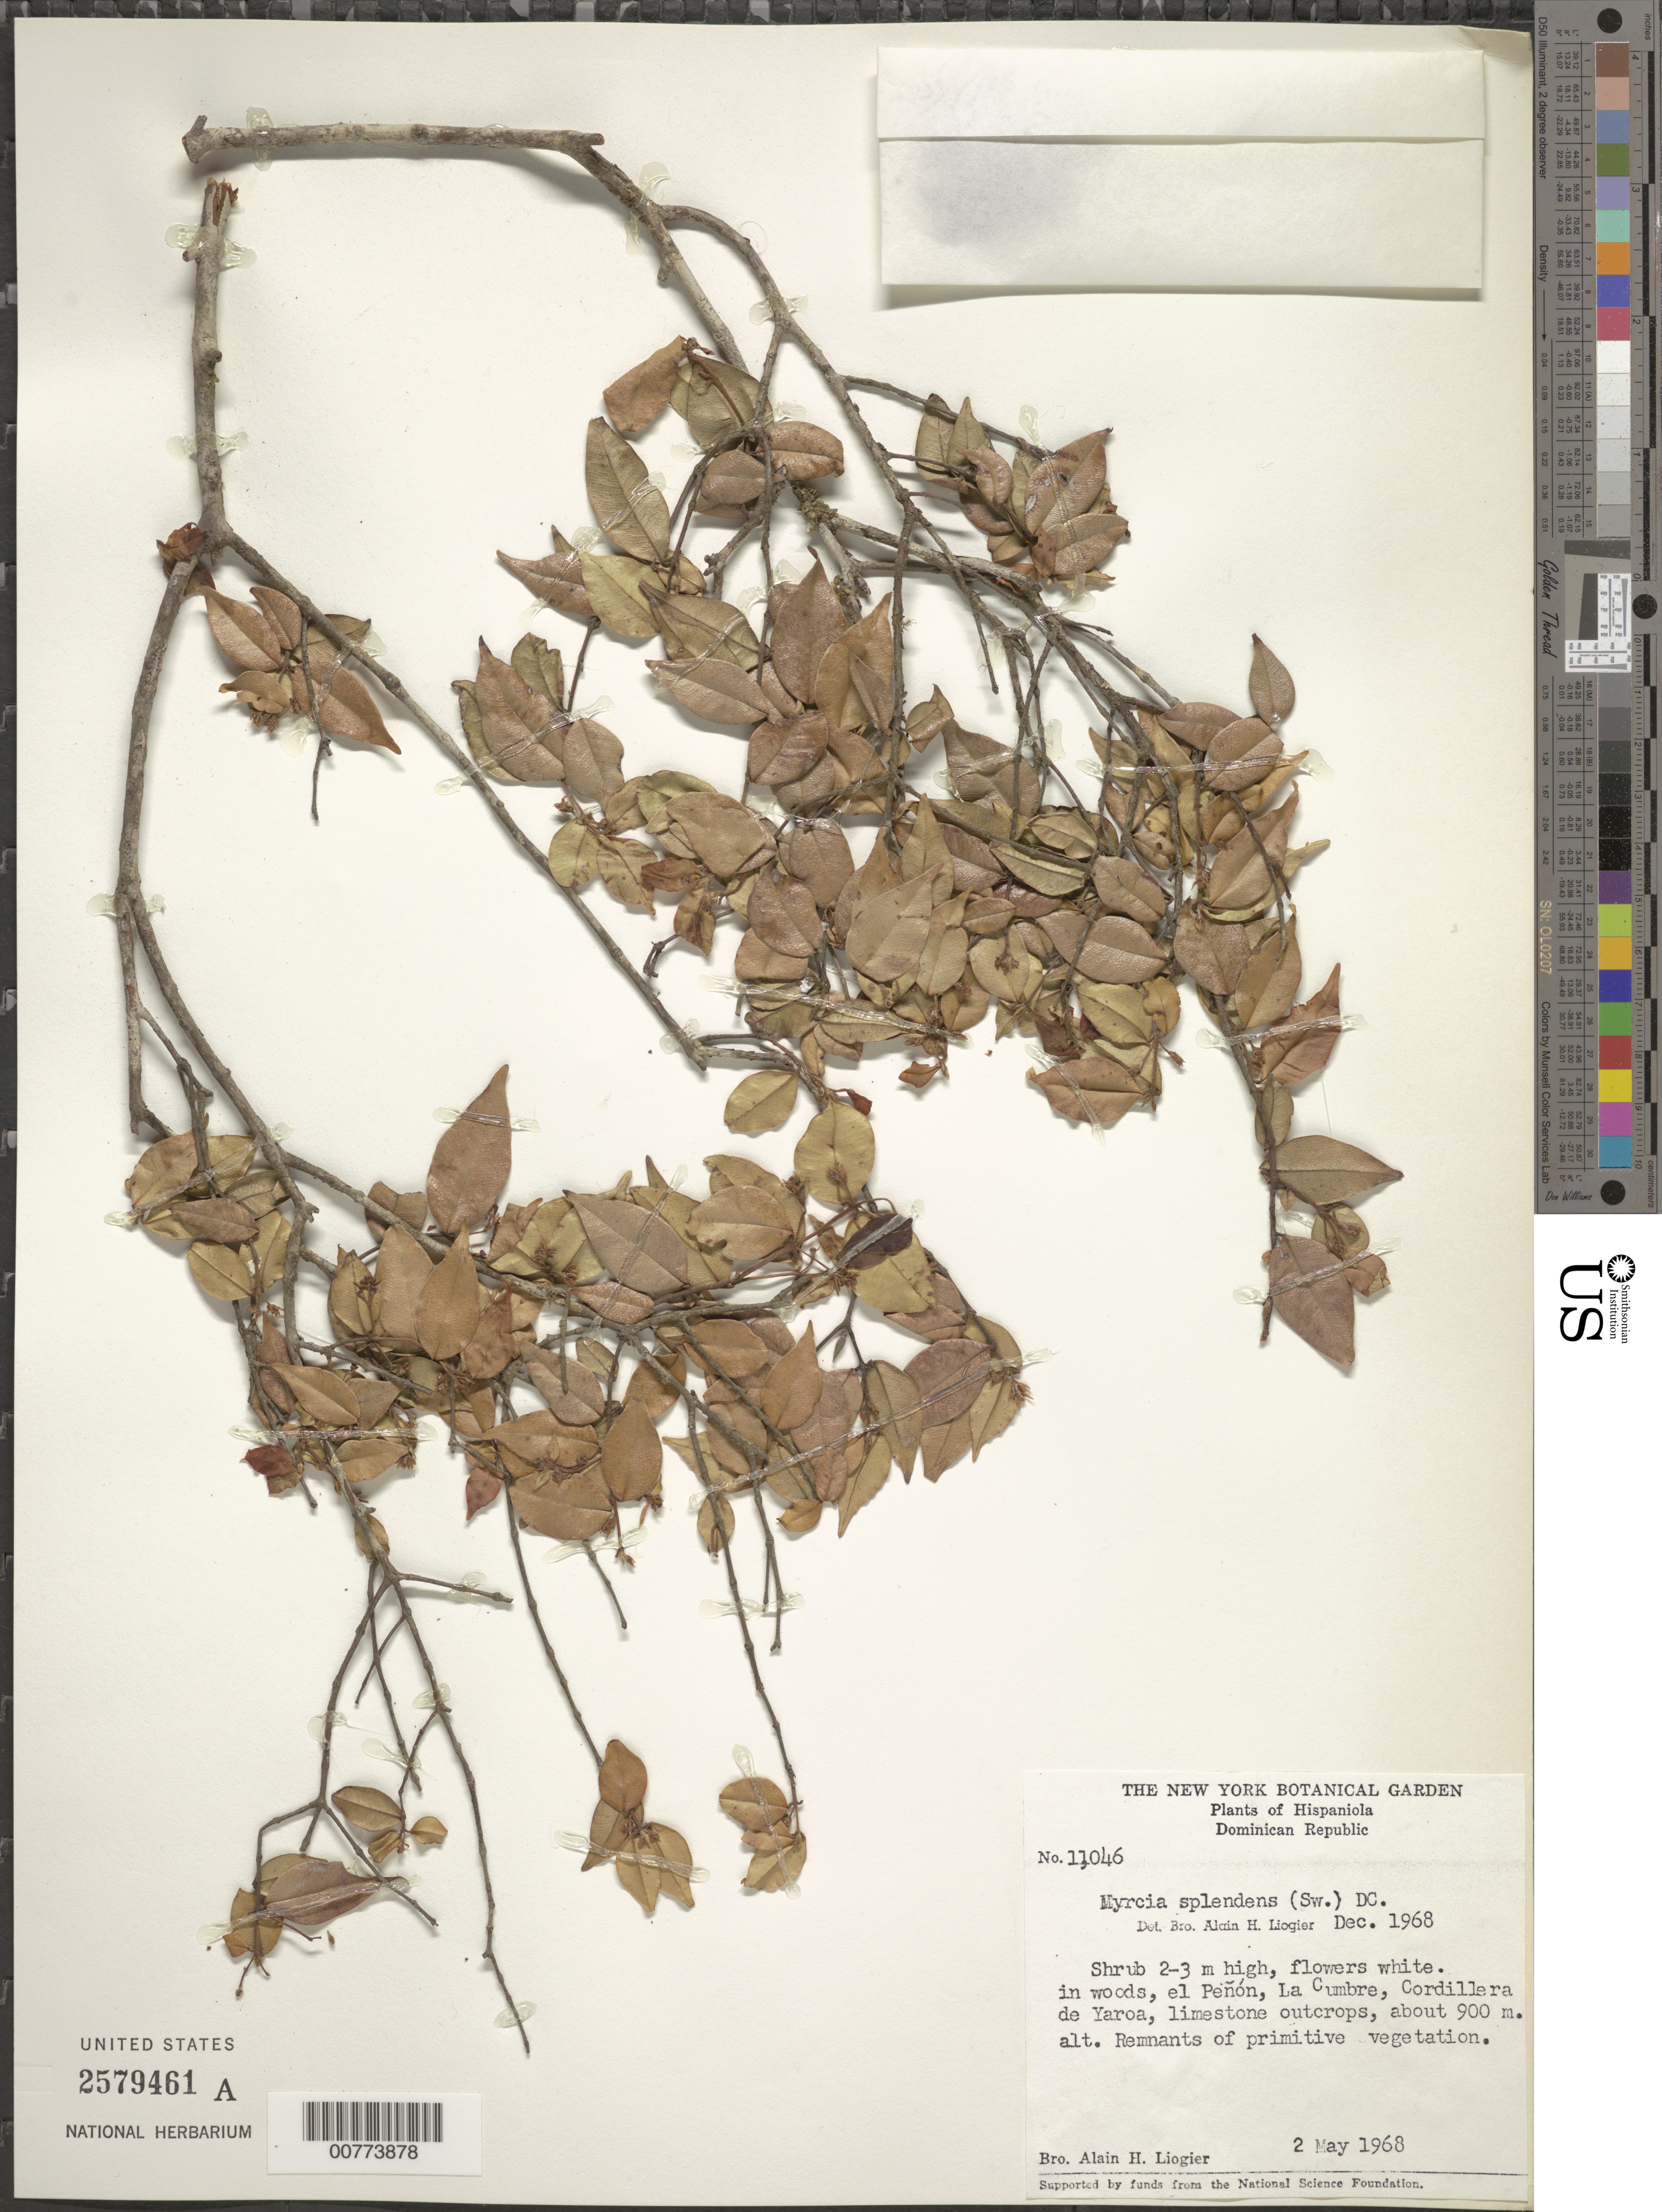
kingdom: Plantae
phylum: Tracheophyta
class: Magnoliopsida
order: Myrtales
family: Myrtaceae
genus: Myrcia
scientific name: Myrcia splendens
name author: (Sw.) DC.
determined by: Liogier, Alain H.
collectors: A. H. Liogier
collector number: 11046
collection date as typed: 02 May 1968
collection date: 1968-05-02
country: Dominican Republic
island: Hispaniola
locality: Cordillera de Yaroa, La Cumbre, el Peñón.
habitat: In woods, remnant of primitive vegetation.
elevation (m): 900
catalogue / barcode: US 2579461A